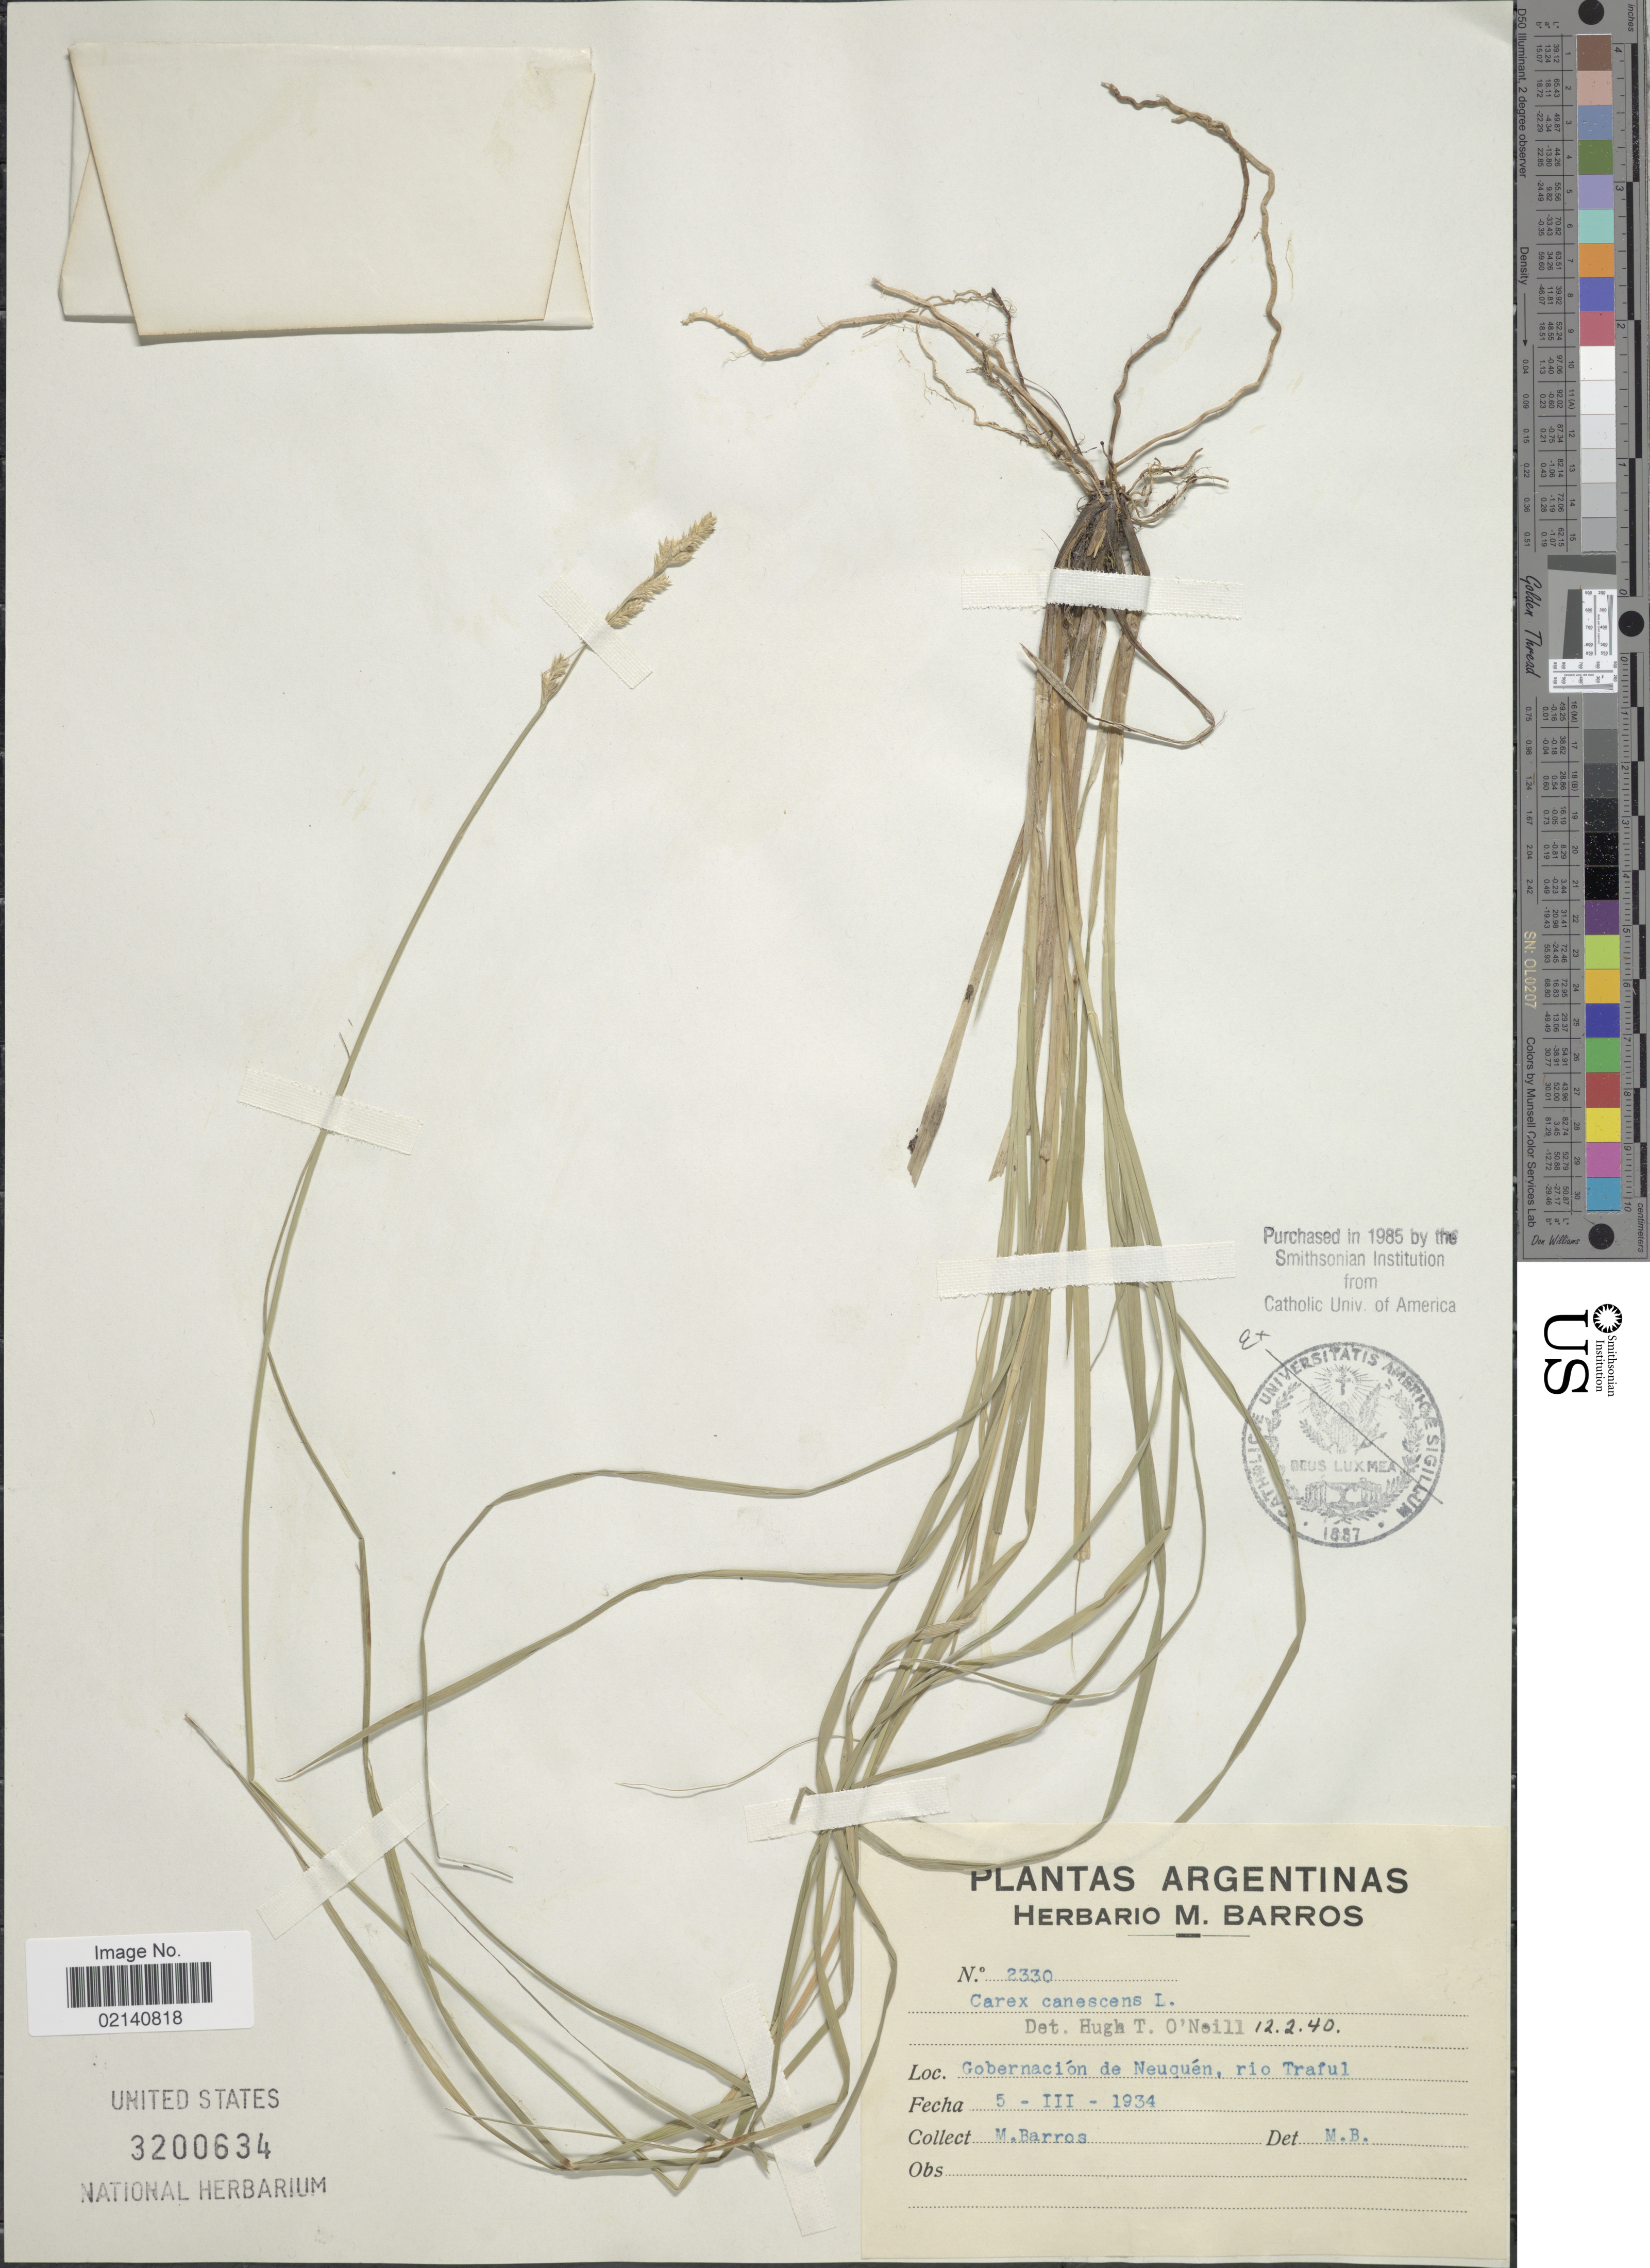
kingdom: Plantae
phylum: Tracheophyta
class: Liliopsida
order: Poales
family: Cyperaceae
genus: Carex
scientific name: Carex canescens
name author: L.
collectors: M. Barros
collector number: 2330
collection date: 1934-03-05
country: Argentina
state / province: Neuquen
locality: Gobernacion de Neuquen, rio Traful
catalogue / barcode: US 3200634